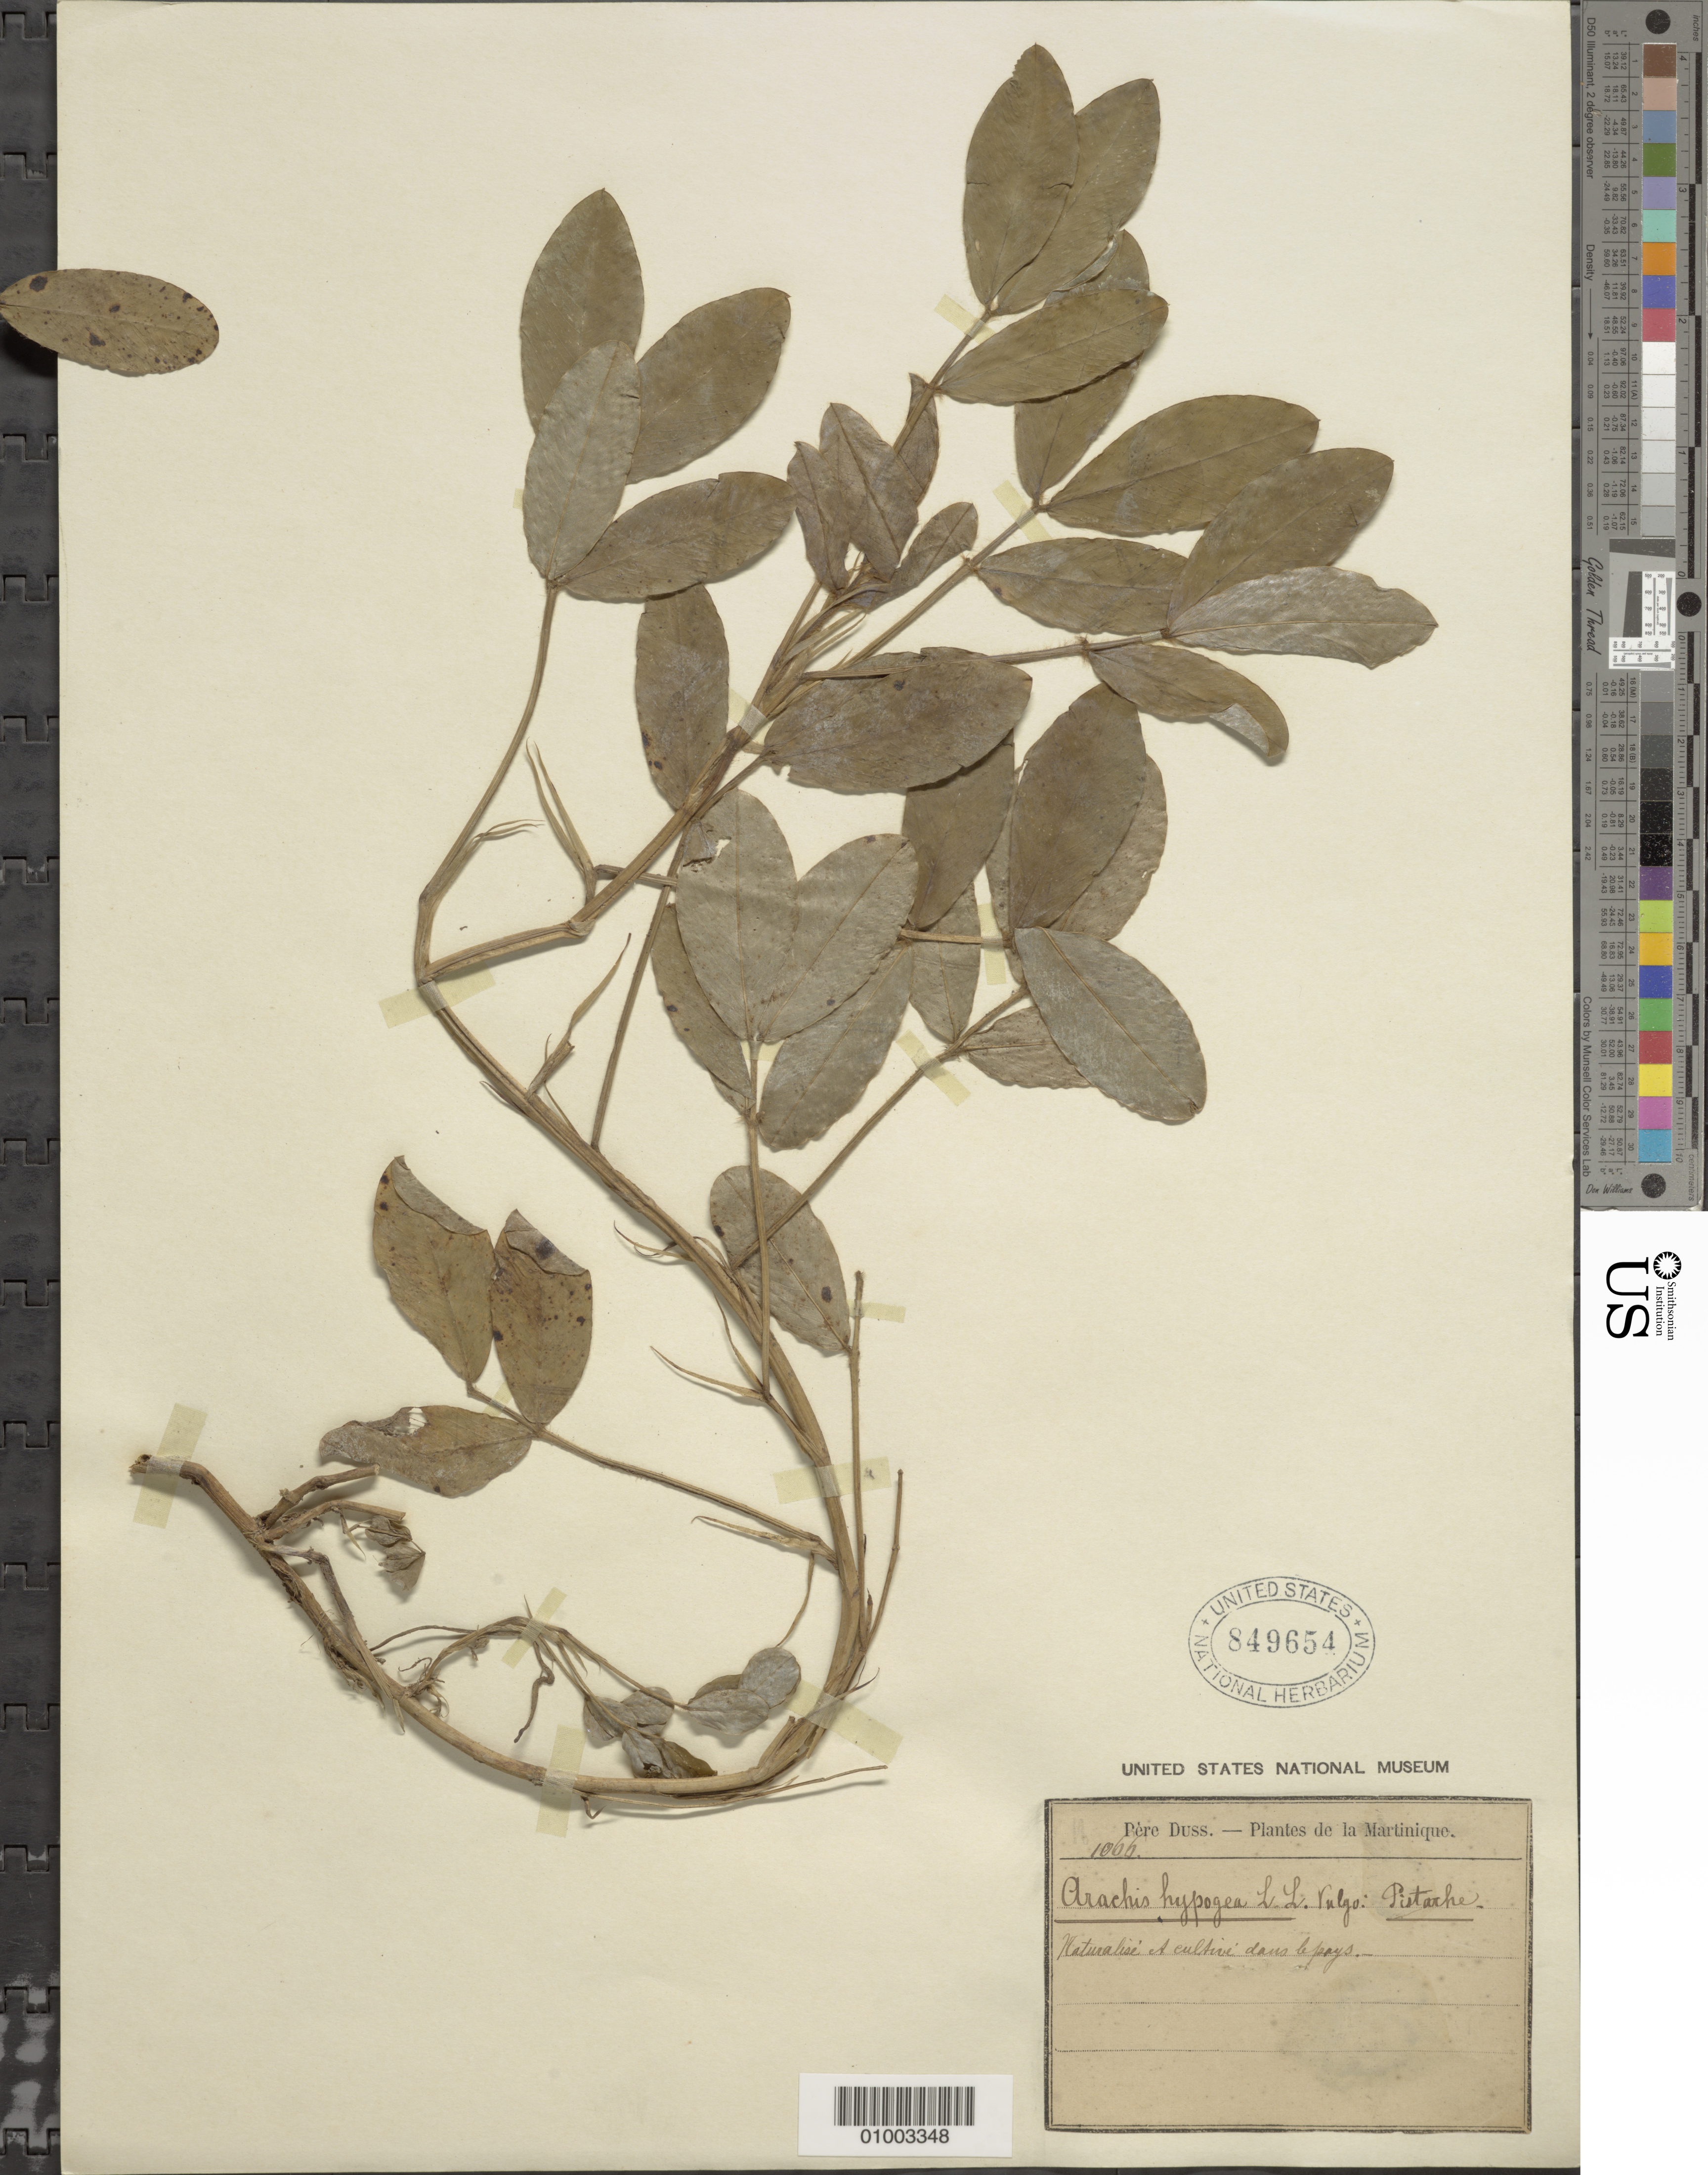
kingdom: Plantae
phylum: Tracheophyta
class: Magnoliopsida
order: Fabales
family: Fabaceae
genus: Arachis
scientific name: Arachis hypogaea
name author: L.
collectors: Père Duss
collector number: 1066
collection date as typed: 1840 to -- --- 1924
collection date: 1840/1924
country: Martinique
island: Martinique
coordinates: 0 N, 0 E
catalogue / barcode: US 849654